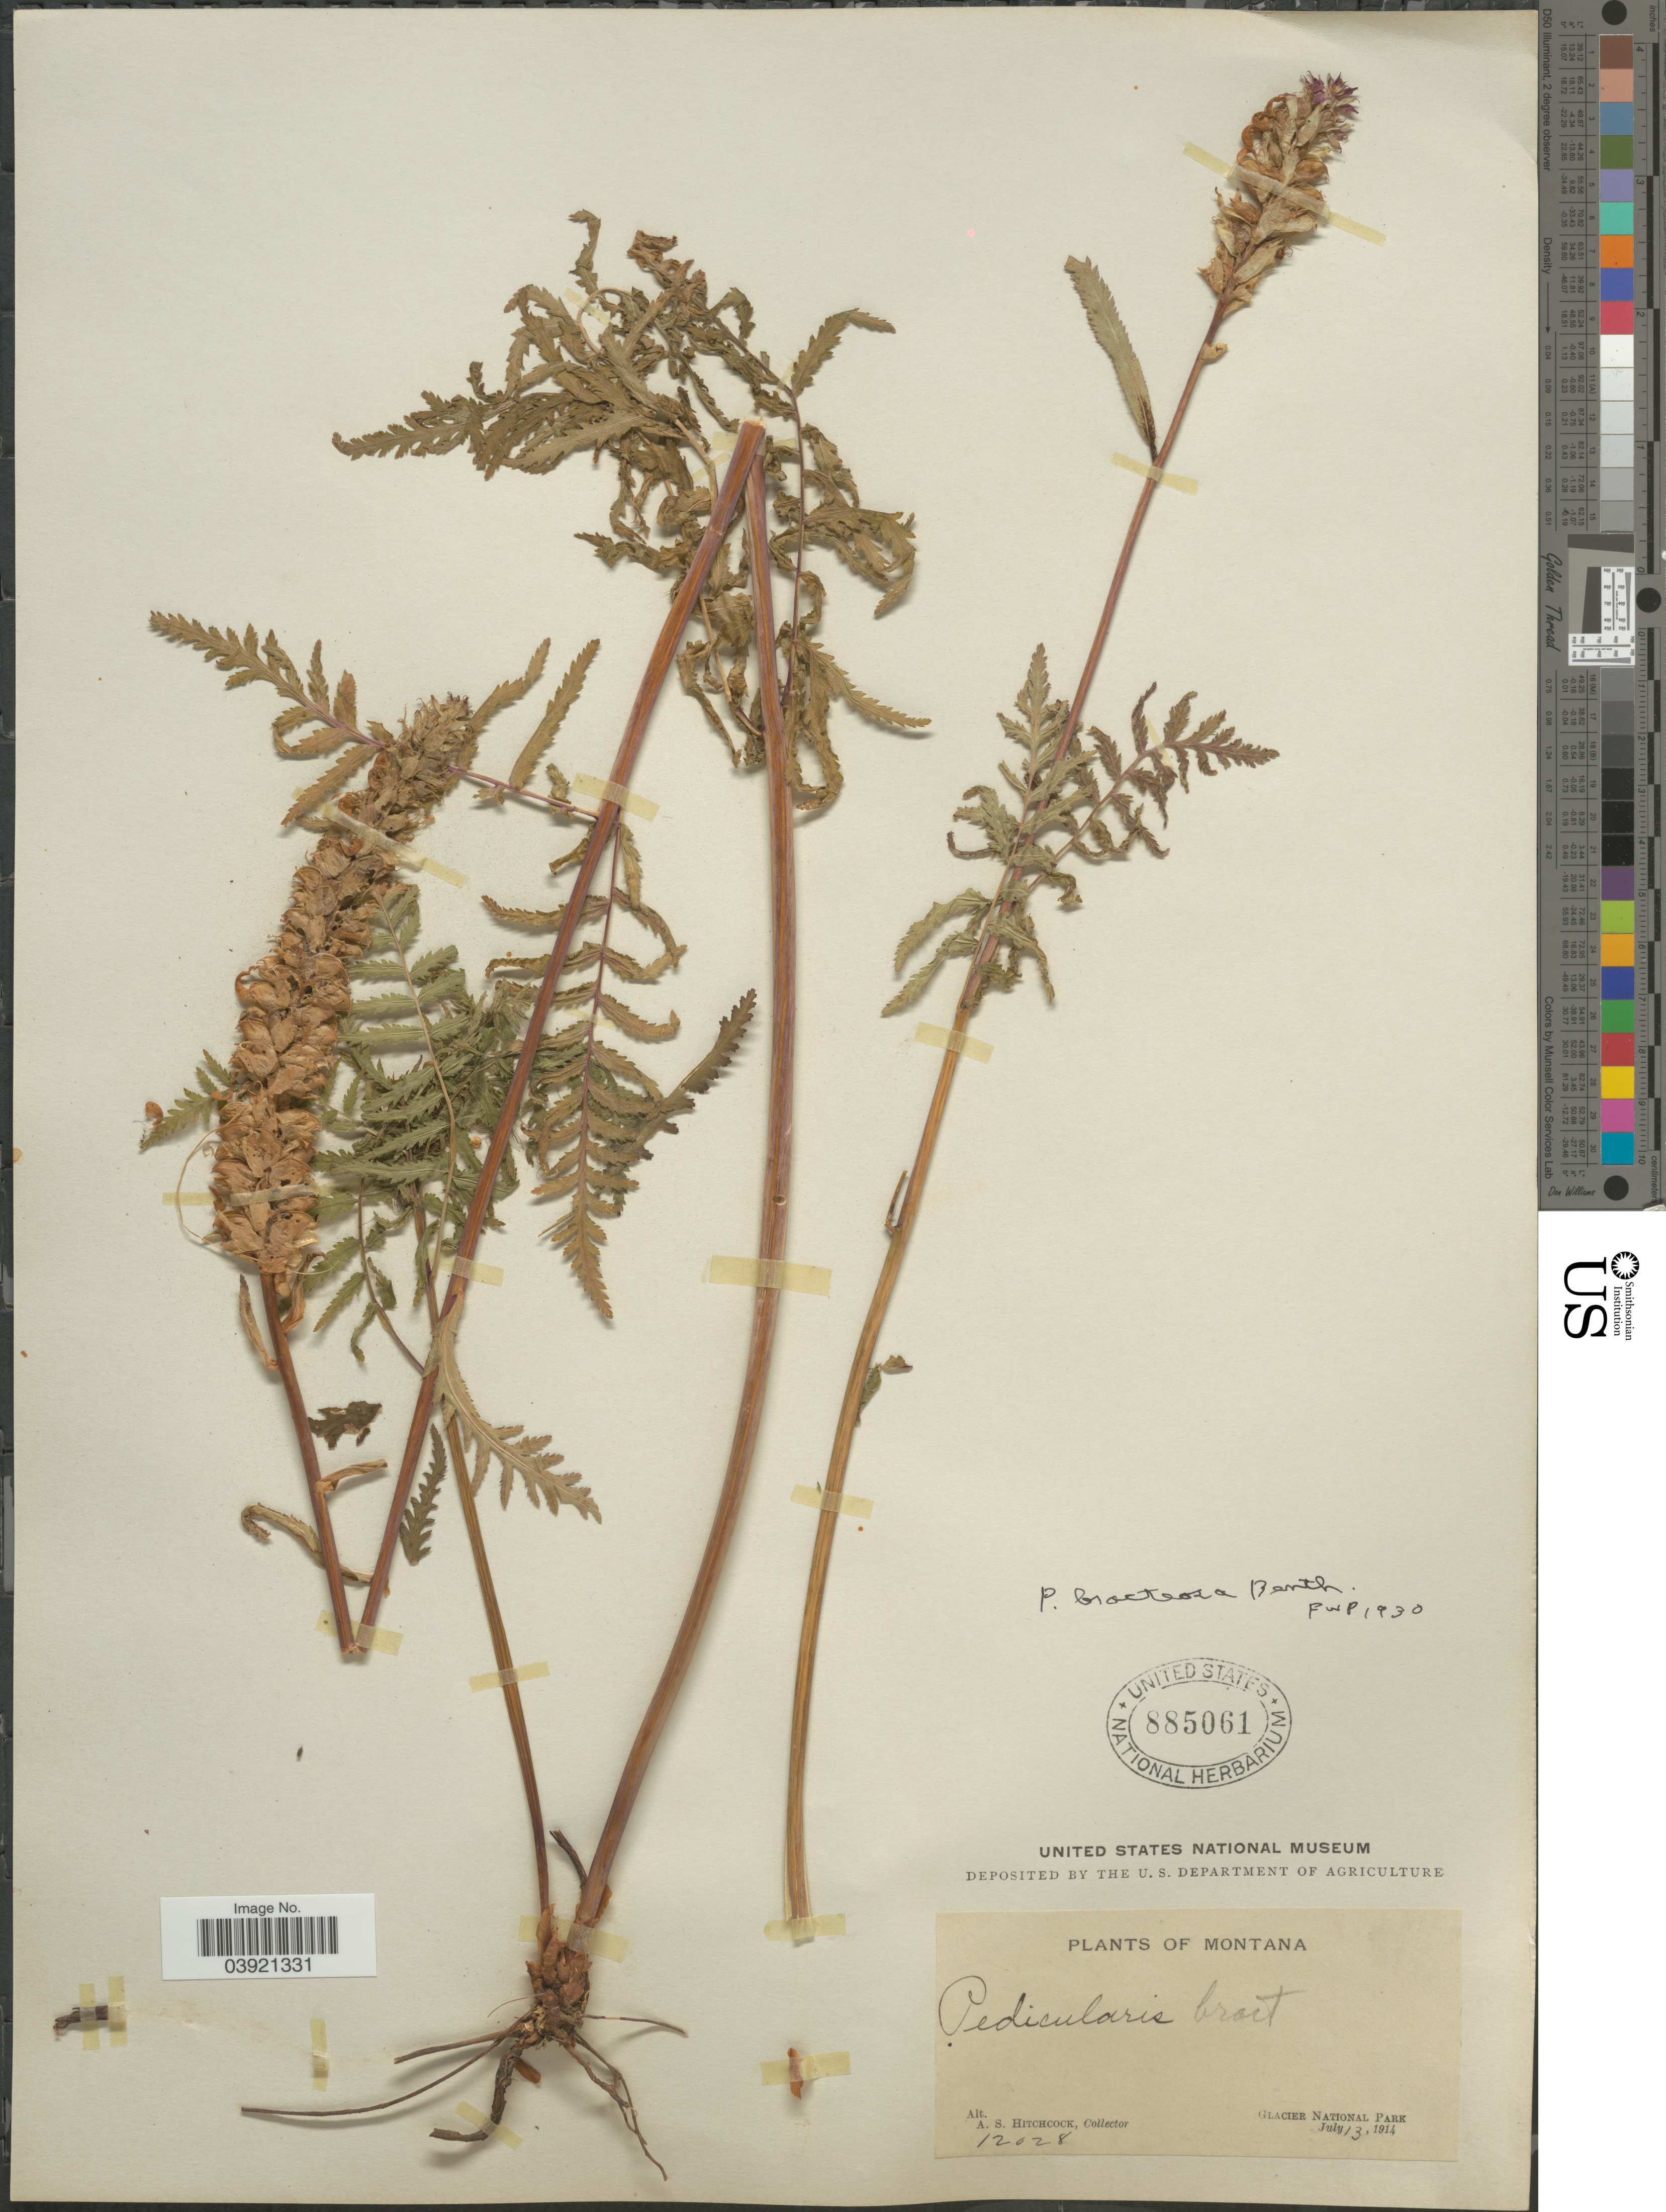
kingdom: Plantae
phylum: Tracheophyta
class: Magnoliopsida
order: Lamiales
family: Orobanchaceae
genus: Pedicularis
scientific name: Pedicularis bracteosa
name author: Benth.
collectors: A. S. Hitchcock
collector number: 12028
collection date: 1914-07-13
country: United States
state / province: Montana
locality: Glacier National Park.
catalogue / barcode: US 885061